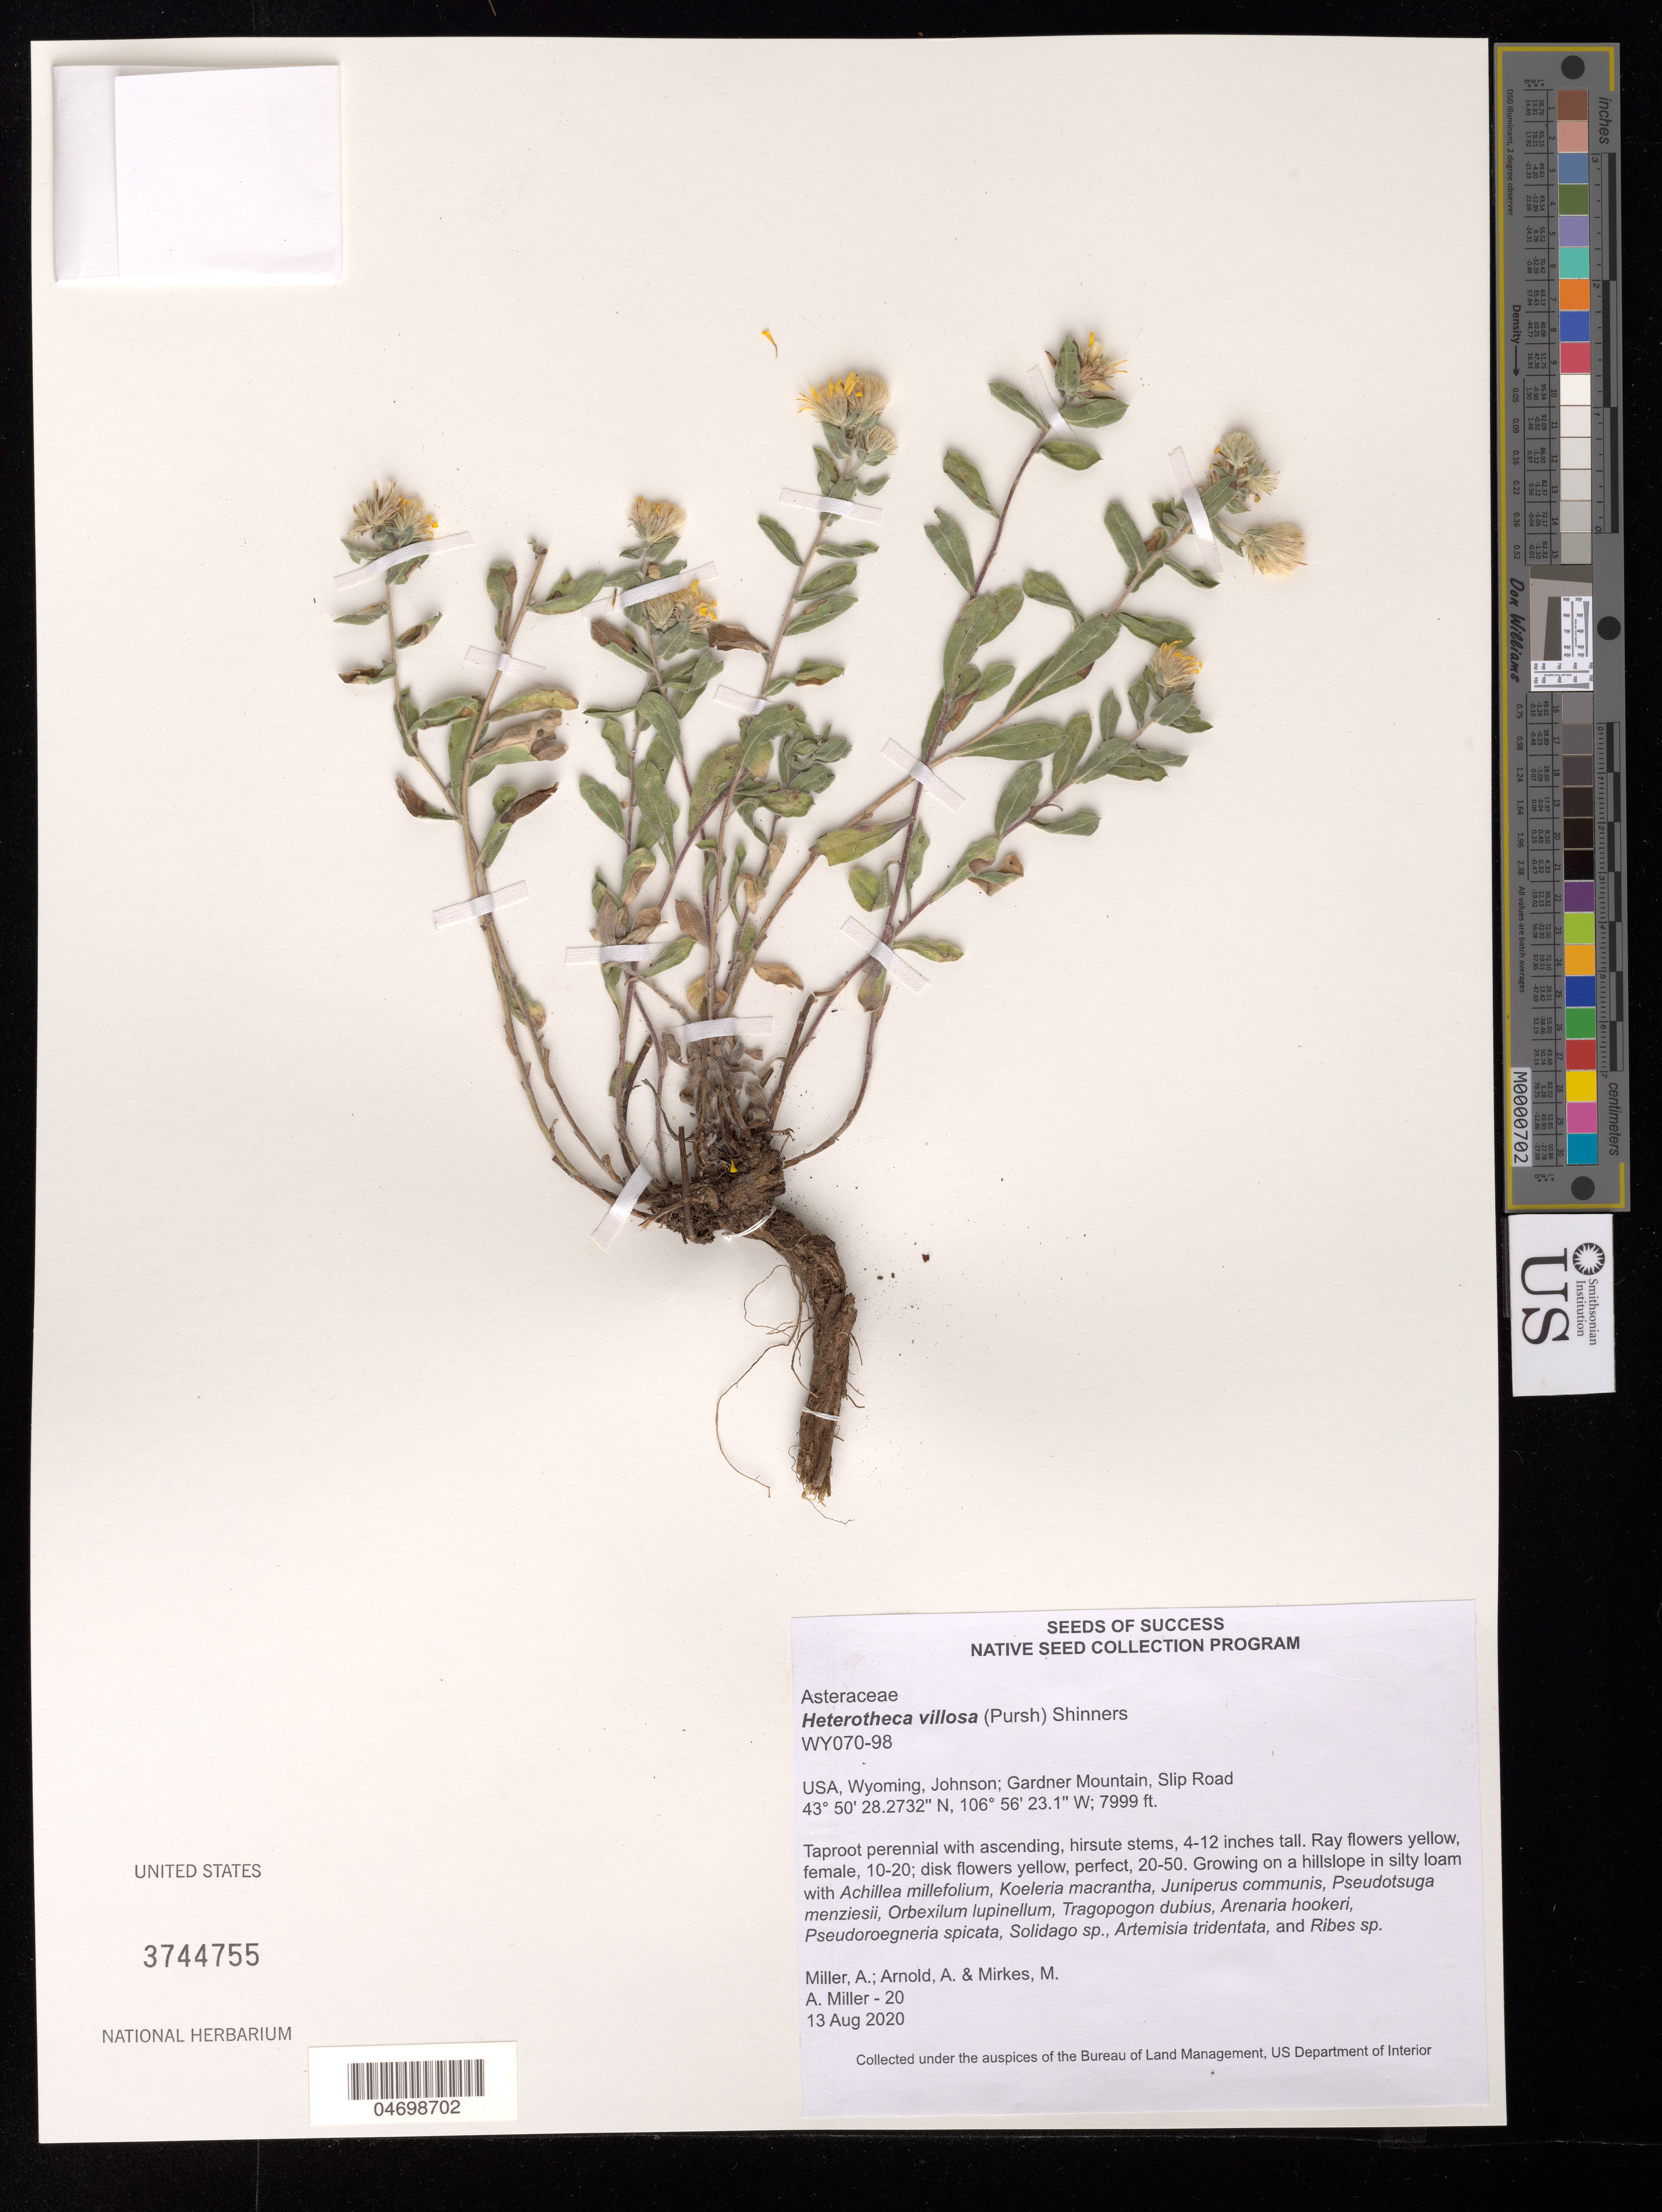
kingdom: Plantae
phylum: Tracheophyta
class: Magnoliopsida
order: Asterales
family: Asteraceae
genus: Heterotheca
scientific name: Heterotheca villosa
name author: (Pursh) Shinners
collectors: A. Miller, A. Arnold & M. Mirkes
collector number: WY070-98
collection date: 2020-08-13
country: United States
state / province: Wyoming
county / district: Johnson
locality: Gardner Mtn, Slip Road.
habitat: Hillslope, silty loam soil. With Solidago sp., Artemisia tridentata, Ribes sp., etc.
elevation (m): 2438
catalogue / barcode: US 3744755